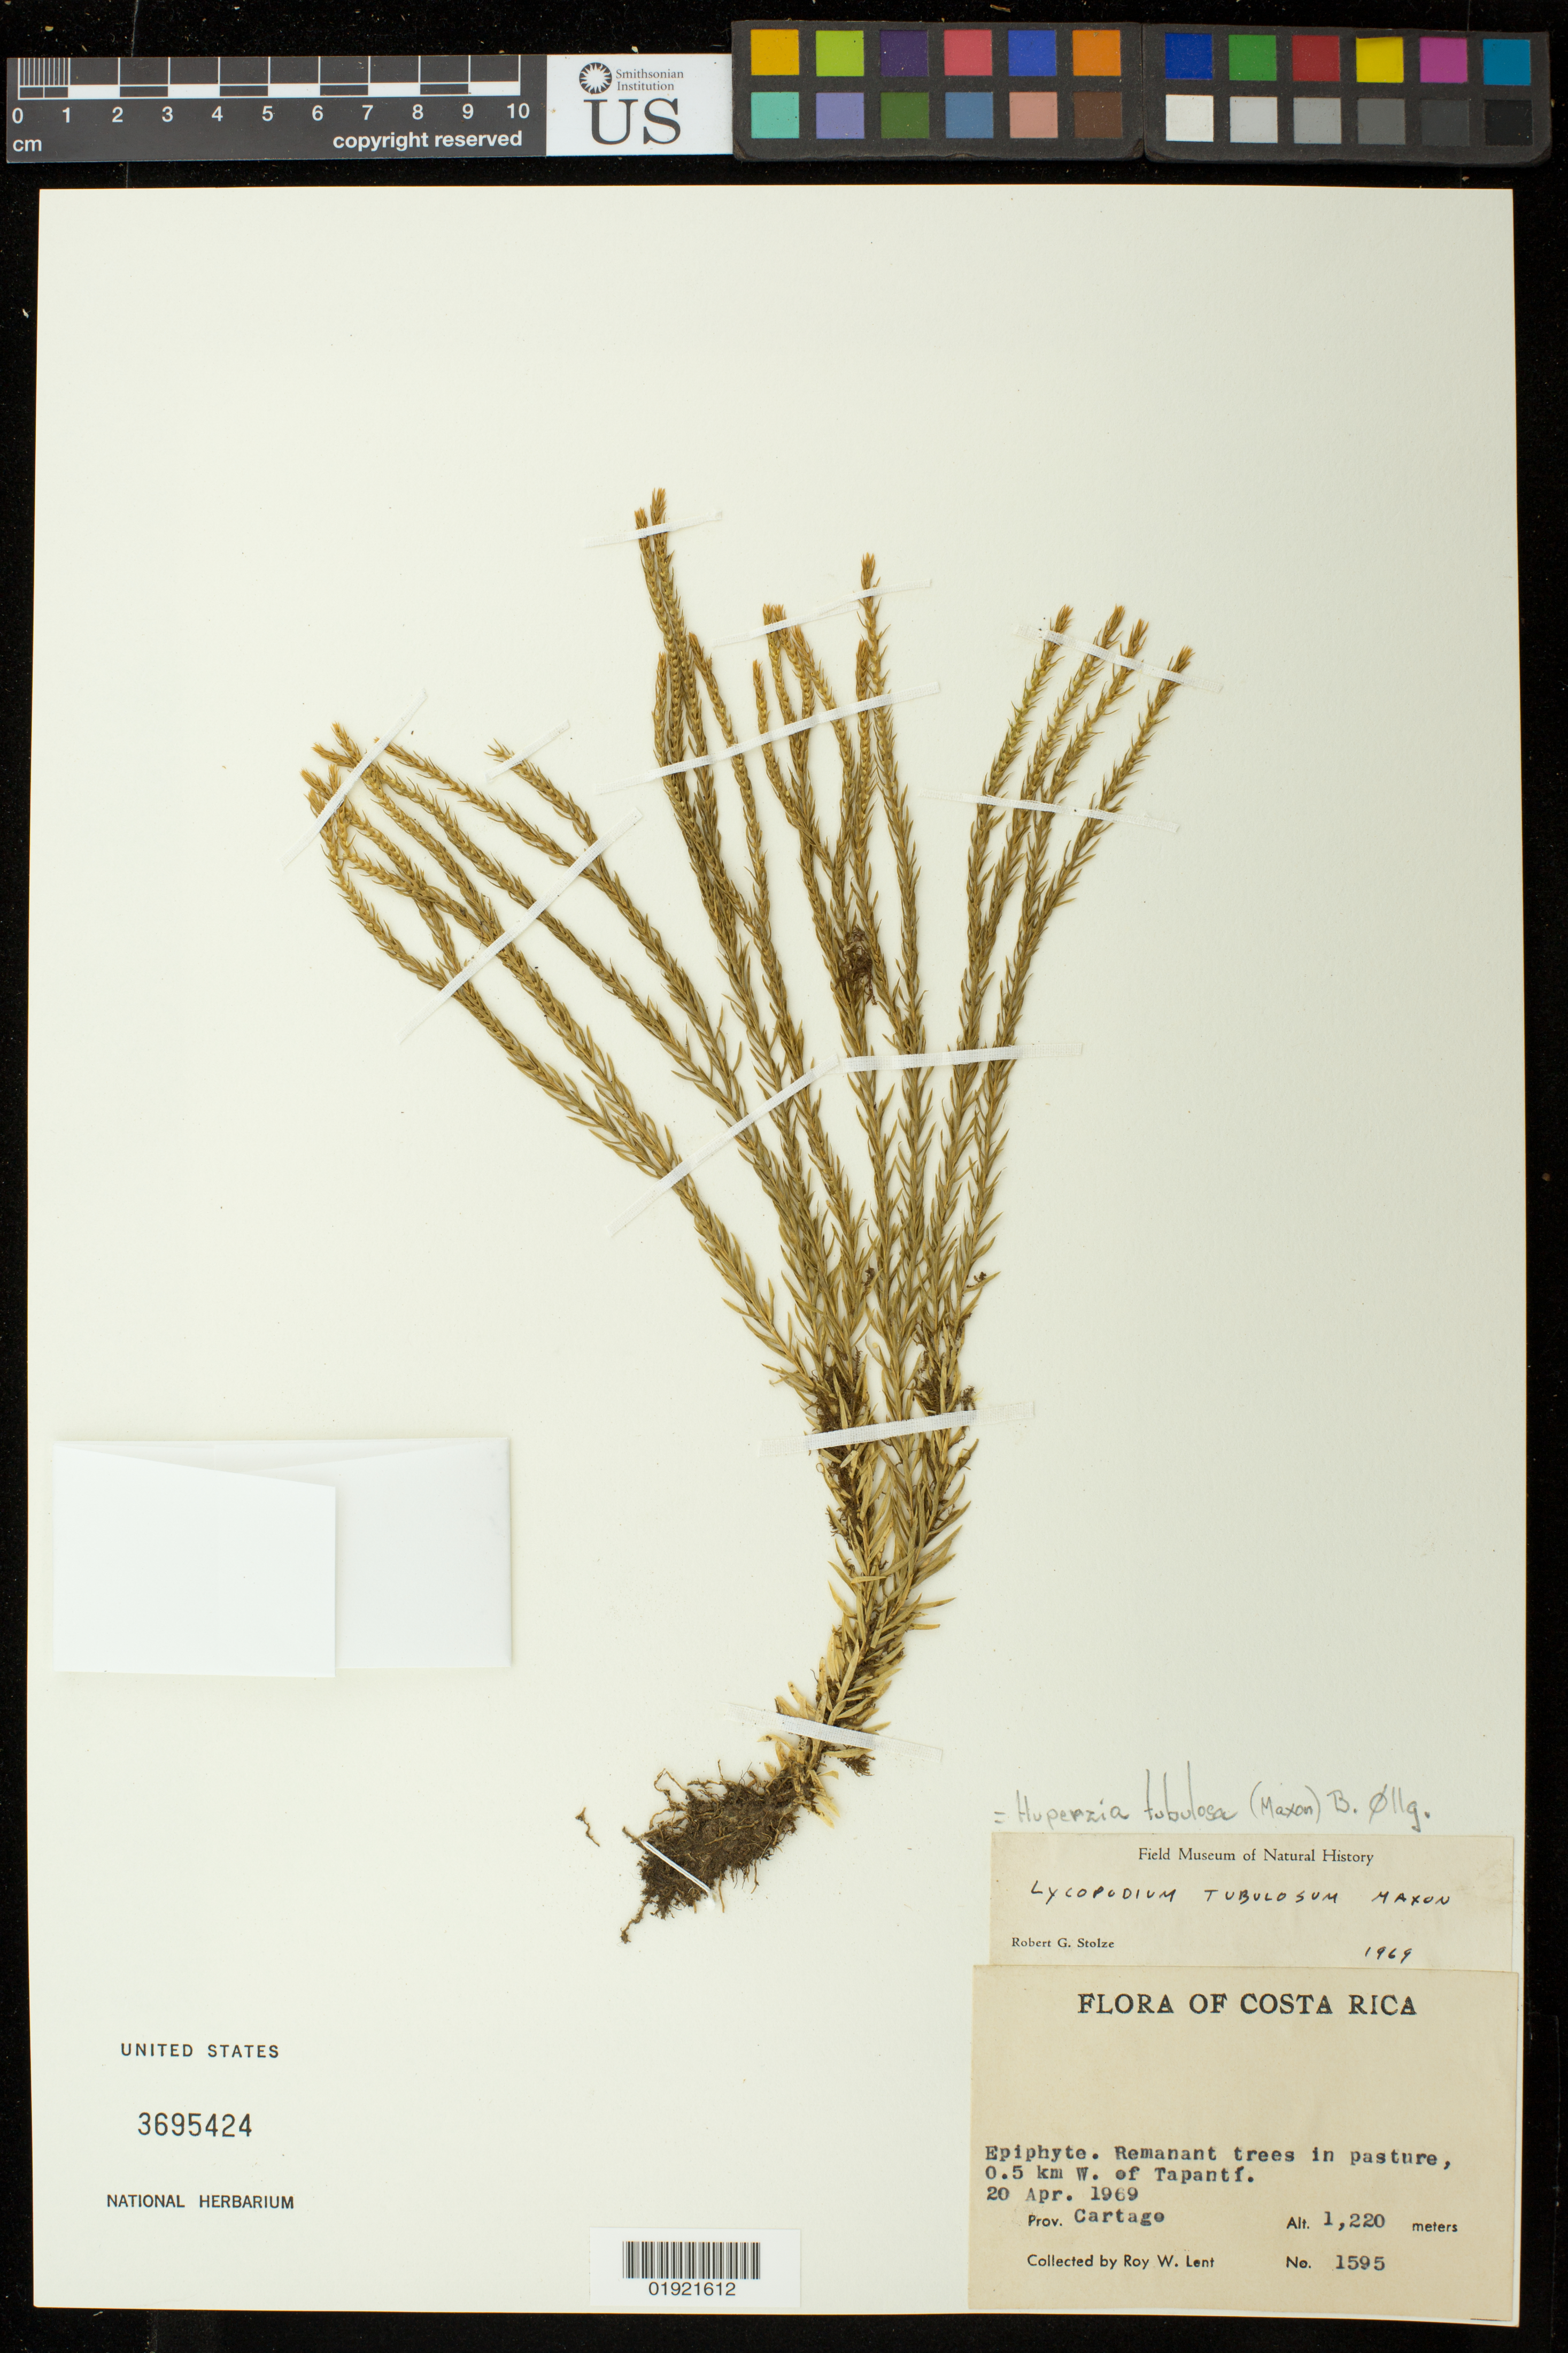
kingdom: Plantae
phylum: Tracheophyta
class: Lycopodiopsida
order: Lycopodiales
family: Lycopodiaceae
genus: Phlegmariurus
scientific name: Phlegmariurus tubulosus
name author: (Maxon) B. Øllg.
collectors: R. W. Lent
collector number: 1595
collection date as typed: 20 Apr. 1969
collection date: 1969-04-20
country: Costa Rica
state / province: Cartago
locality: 0.5 km W. of Tapanti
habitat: Remanant trees in pasture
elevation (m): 1220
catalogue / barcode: US 3695424